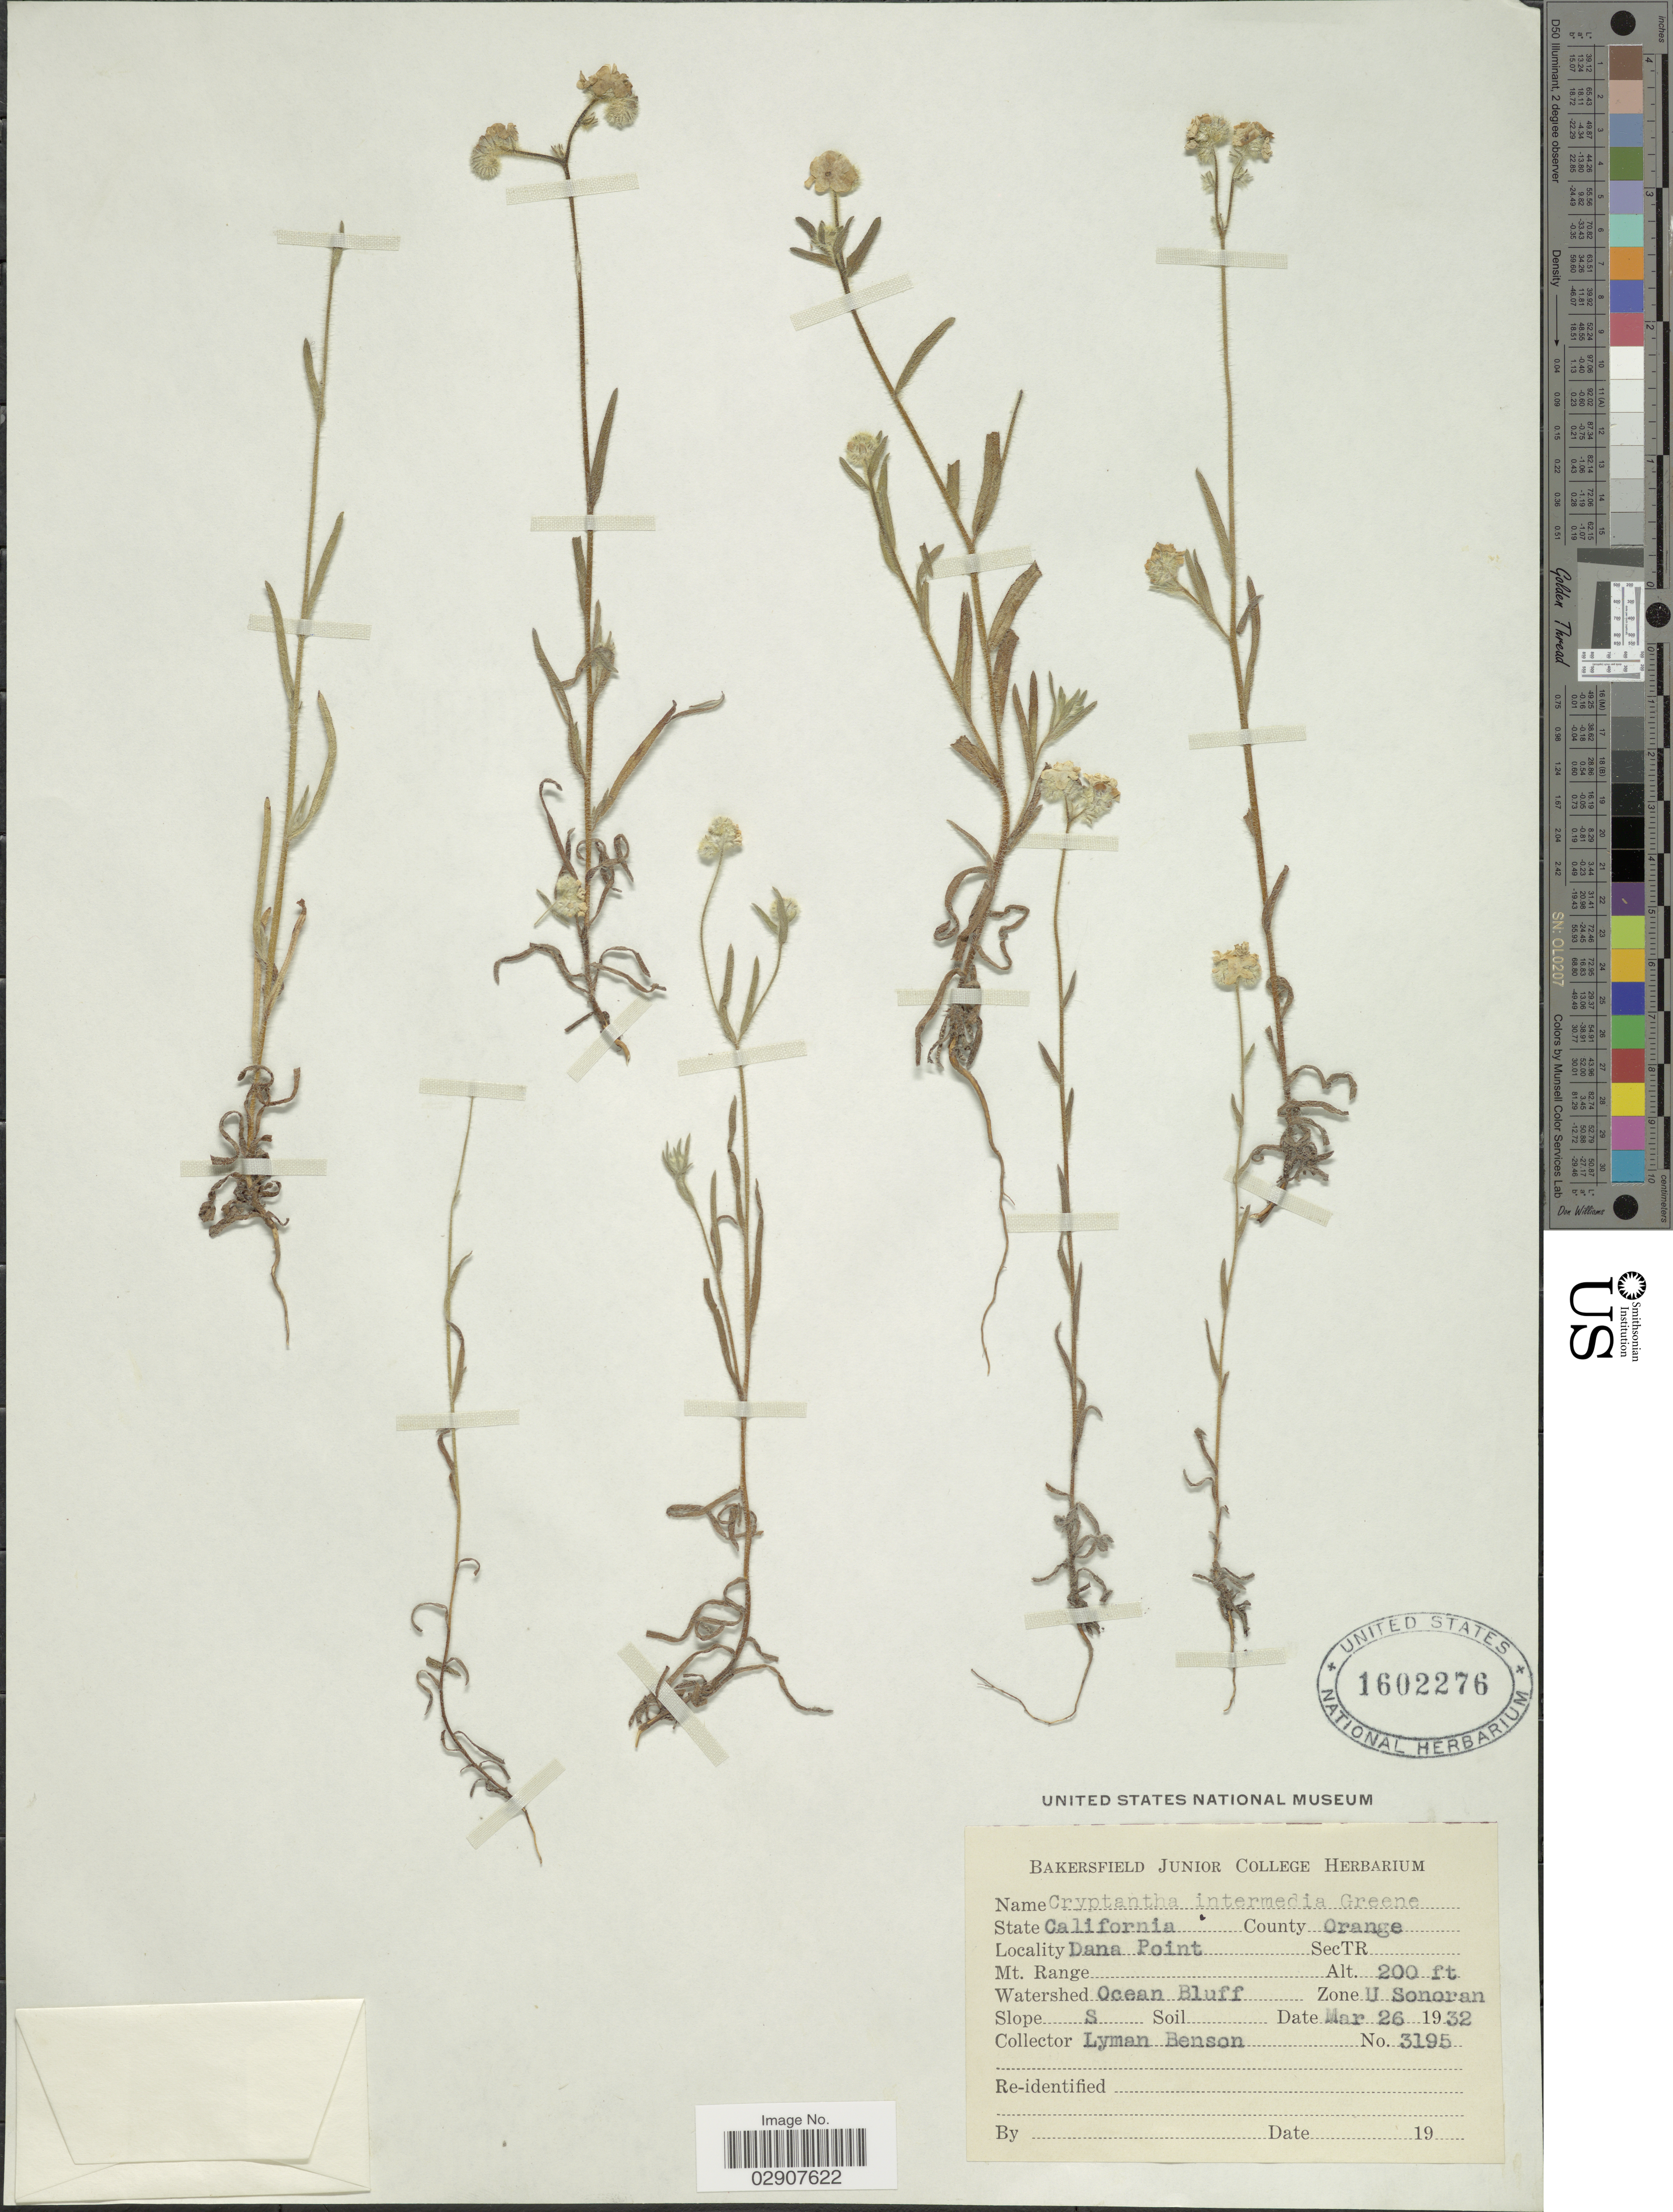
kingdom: Plantae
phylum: Tracheophyta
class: Magnoliopsida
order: Boraginales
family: Boraginaceae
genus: Cryptantha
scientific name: Cryptantha intermedia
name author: (A. Gray) Greene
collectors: L. D. Benson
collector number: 3195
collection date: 1932-03-26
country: United States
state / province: California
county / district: Orange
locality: County: Orange, Dana Point, SecTR, Ocean Bluff, Zone U Sonoran.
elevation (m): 61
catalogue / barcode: US 1602276